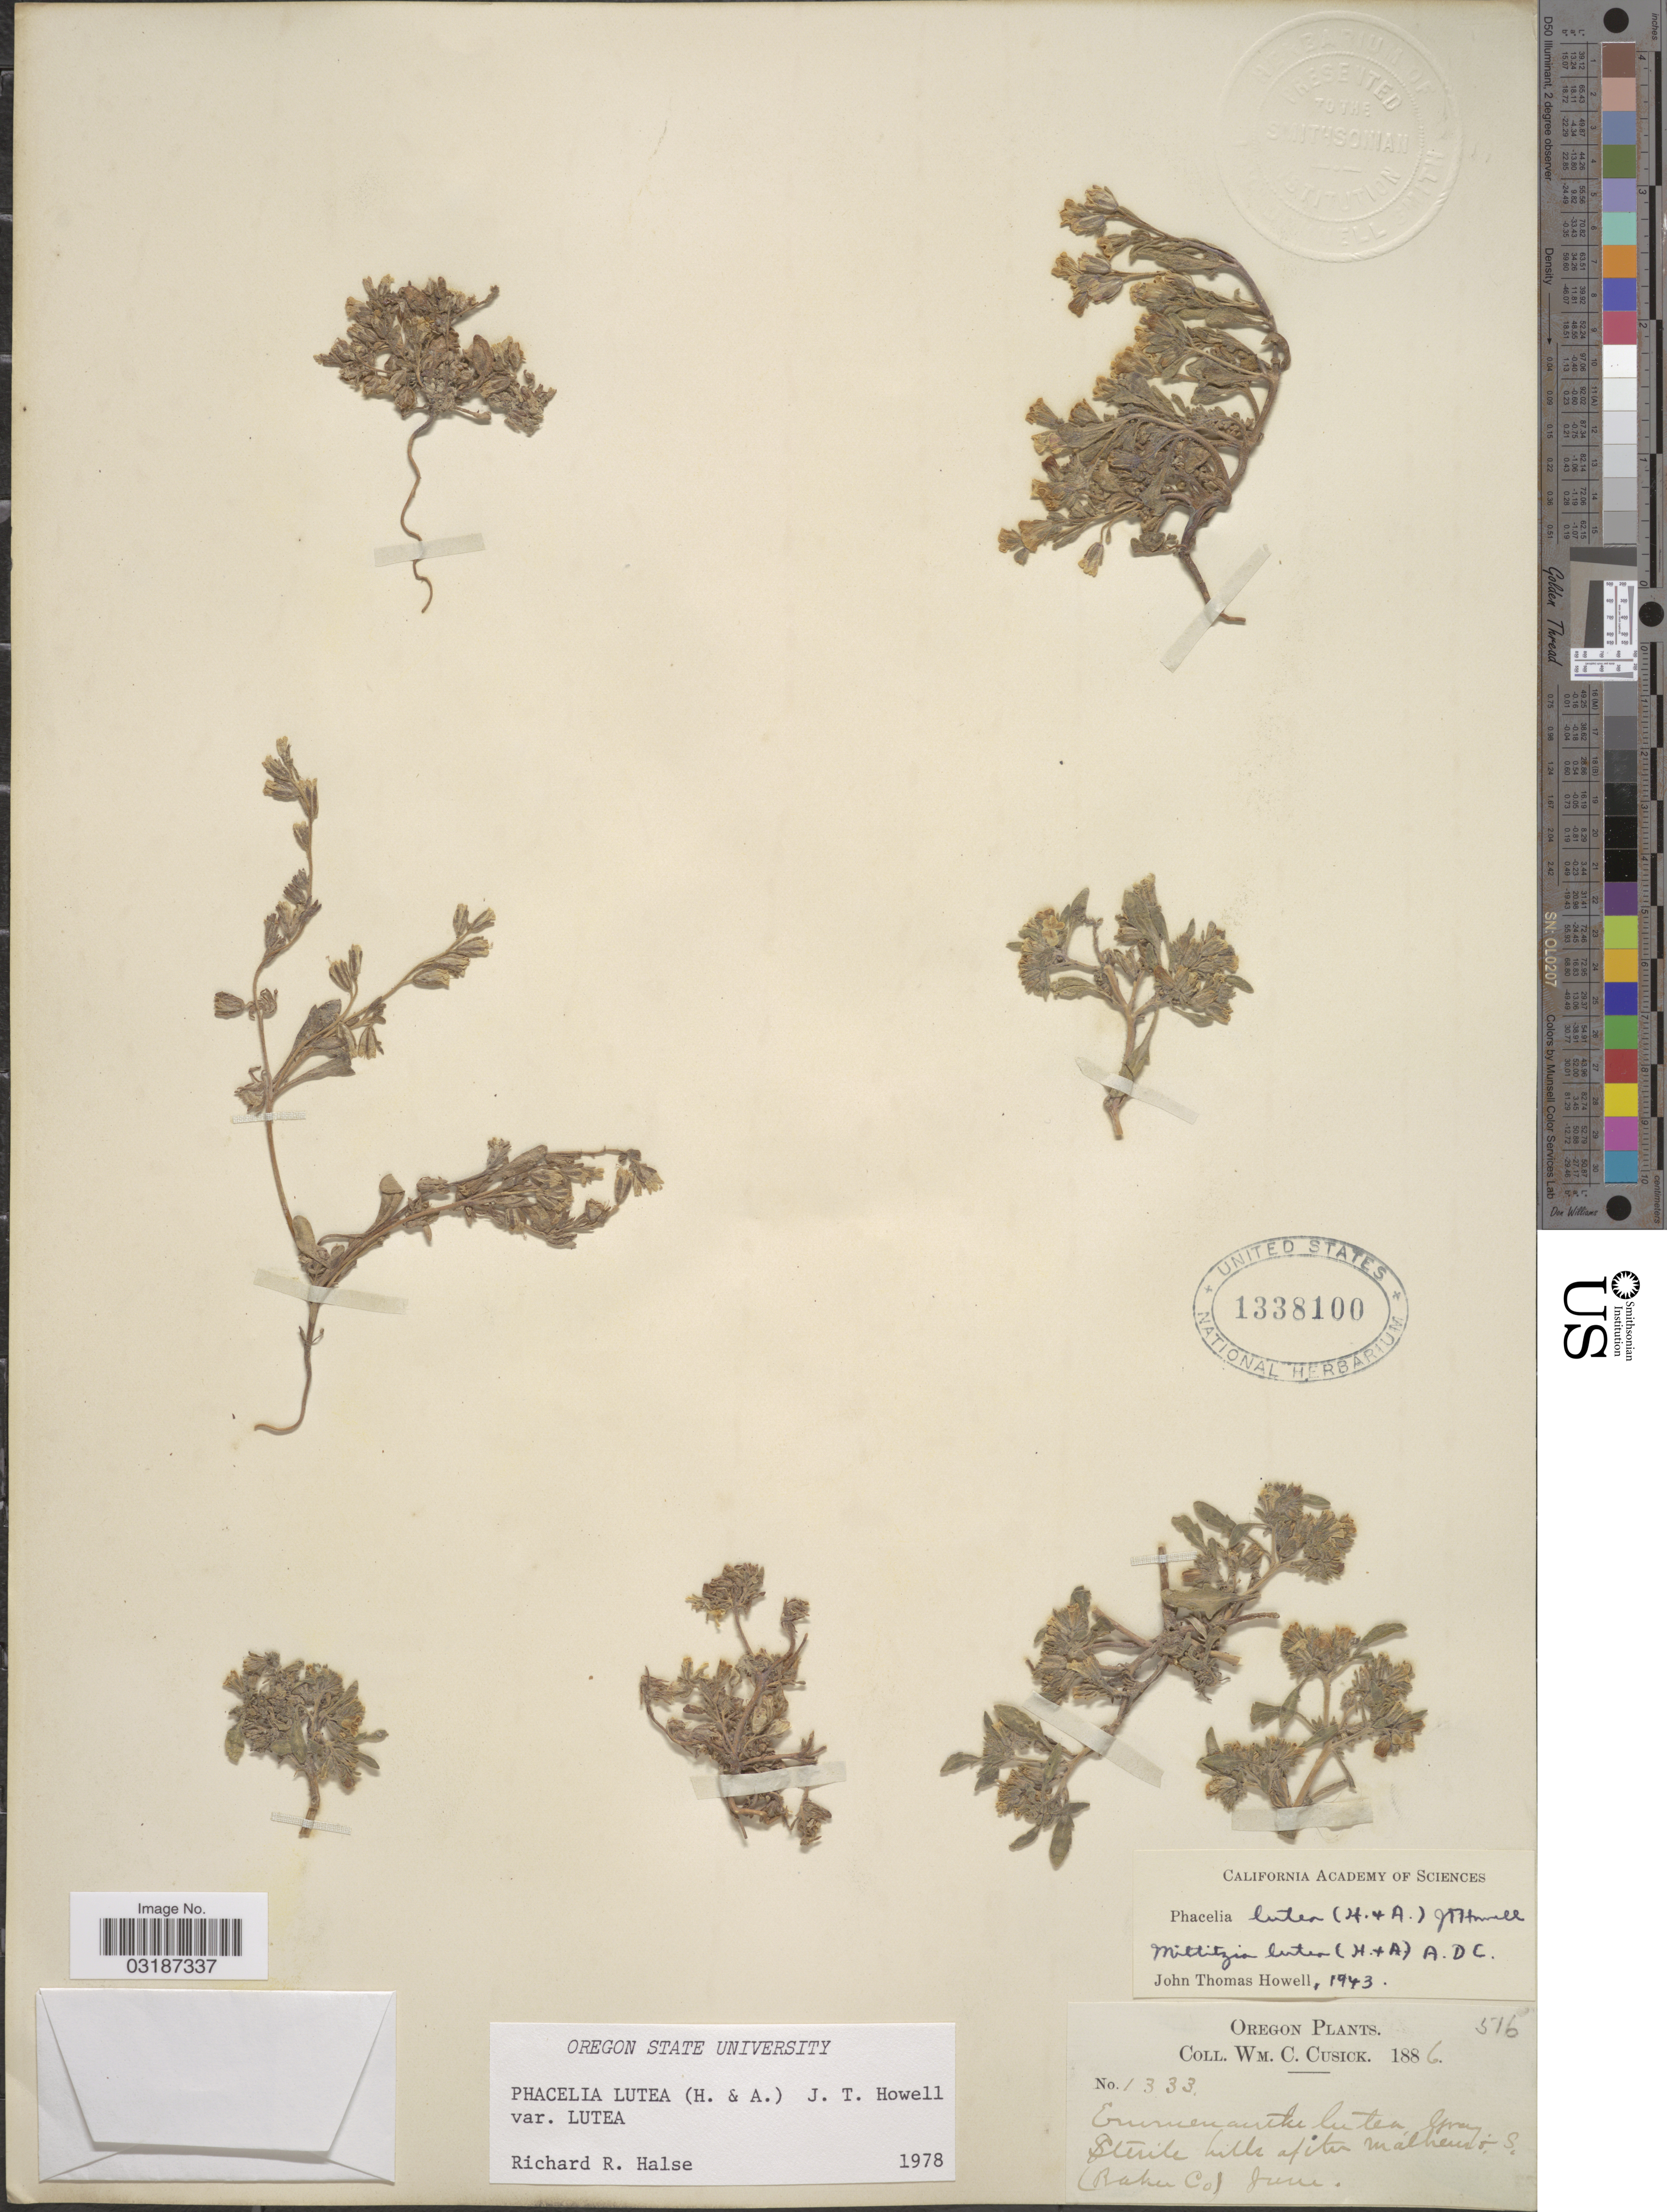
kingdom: Plantae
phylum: Tracheophyta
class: Magnoliopsida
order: Boraginales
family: Hydrophyllaceae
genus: Phacelia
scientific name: Phacelia lutea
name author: (Hook. & Arn.) J.T. Howell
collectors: W. C. Cusick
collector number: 1333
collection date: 1886-06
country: United States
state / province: Oregon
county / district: Baker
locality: Sterile hills after Malheur S. (Baker Co.).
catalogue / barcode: US 1338100